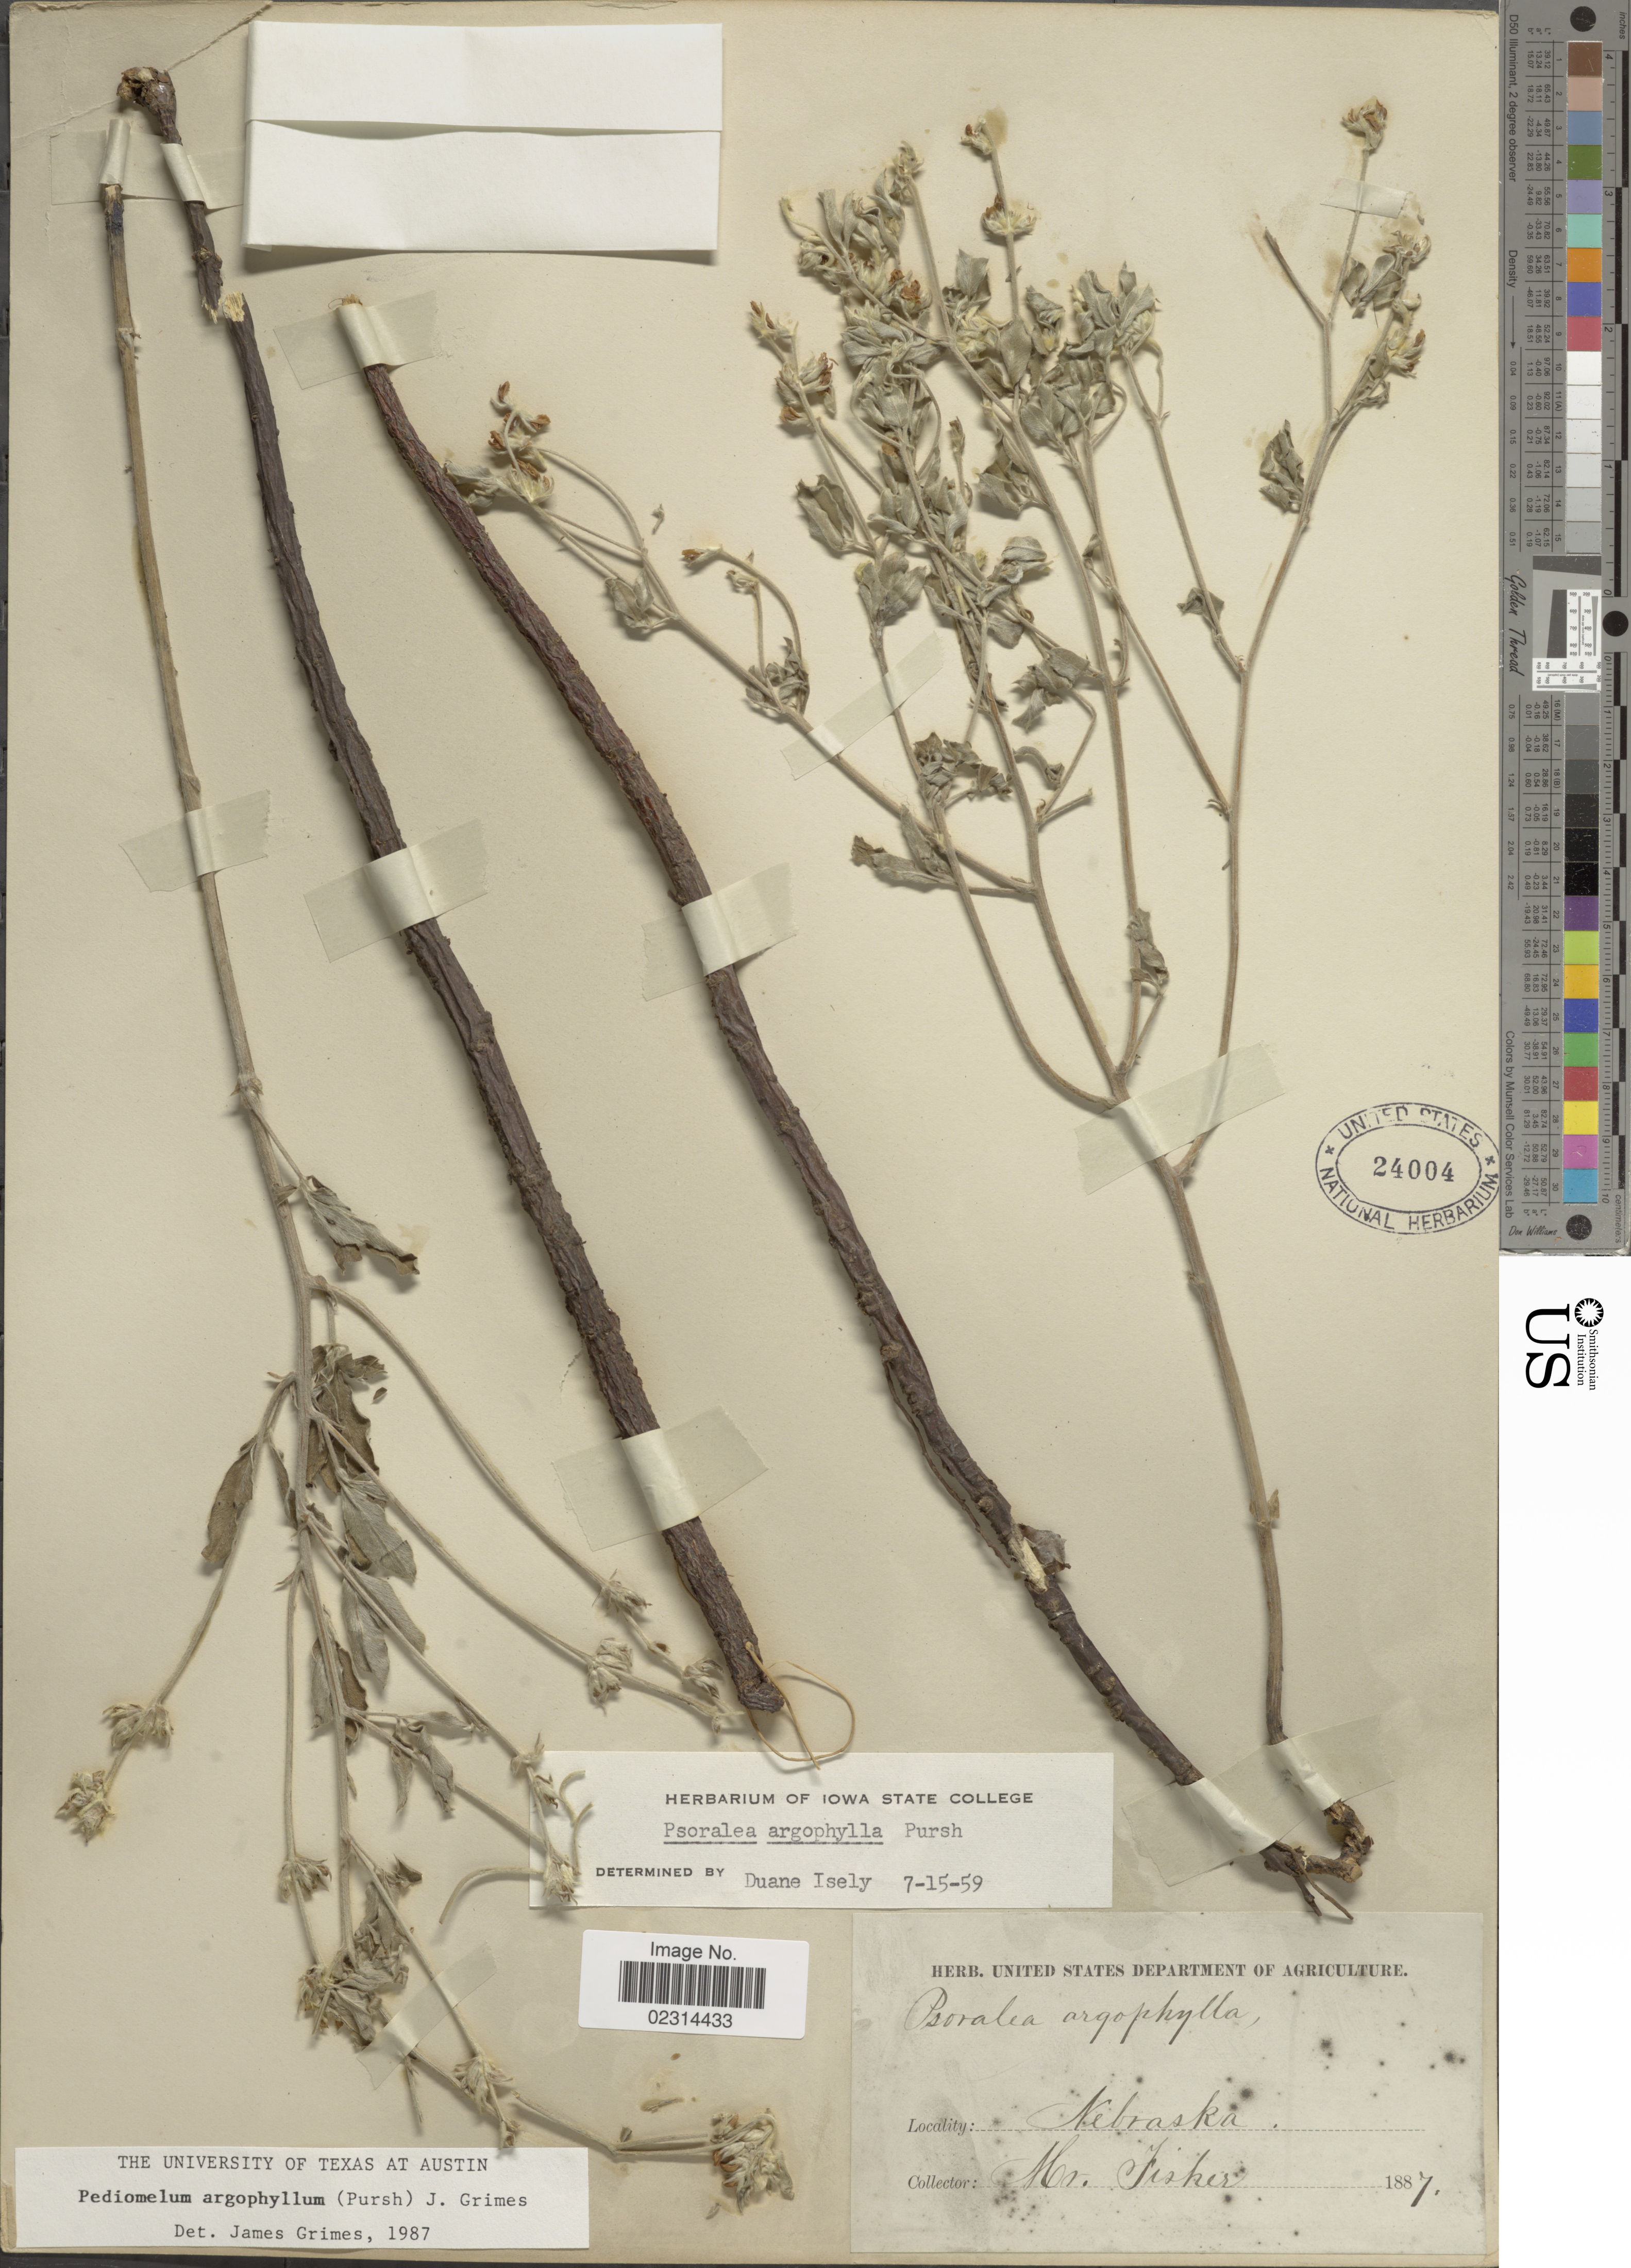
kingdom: Plantae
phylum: Tracheophyta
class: Magnoliopsida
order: Fabales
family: Fabaceae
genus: Pediomelum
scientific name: Pediomelum argophyllum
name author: (Pursh) J.W. Grimes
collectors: -- Fisher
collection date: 1887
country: United States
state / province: Nebraska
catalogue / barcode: US 24004